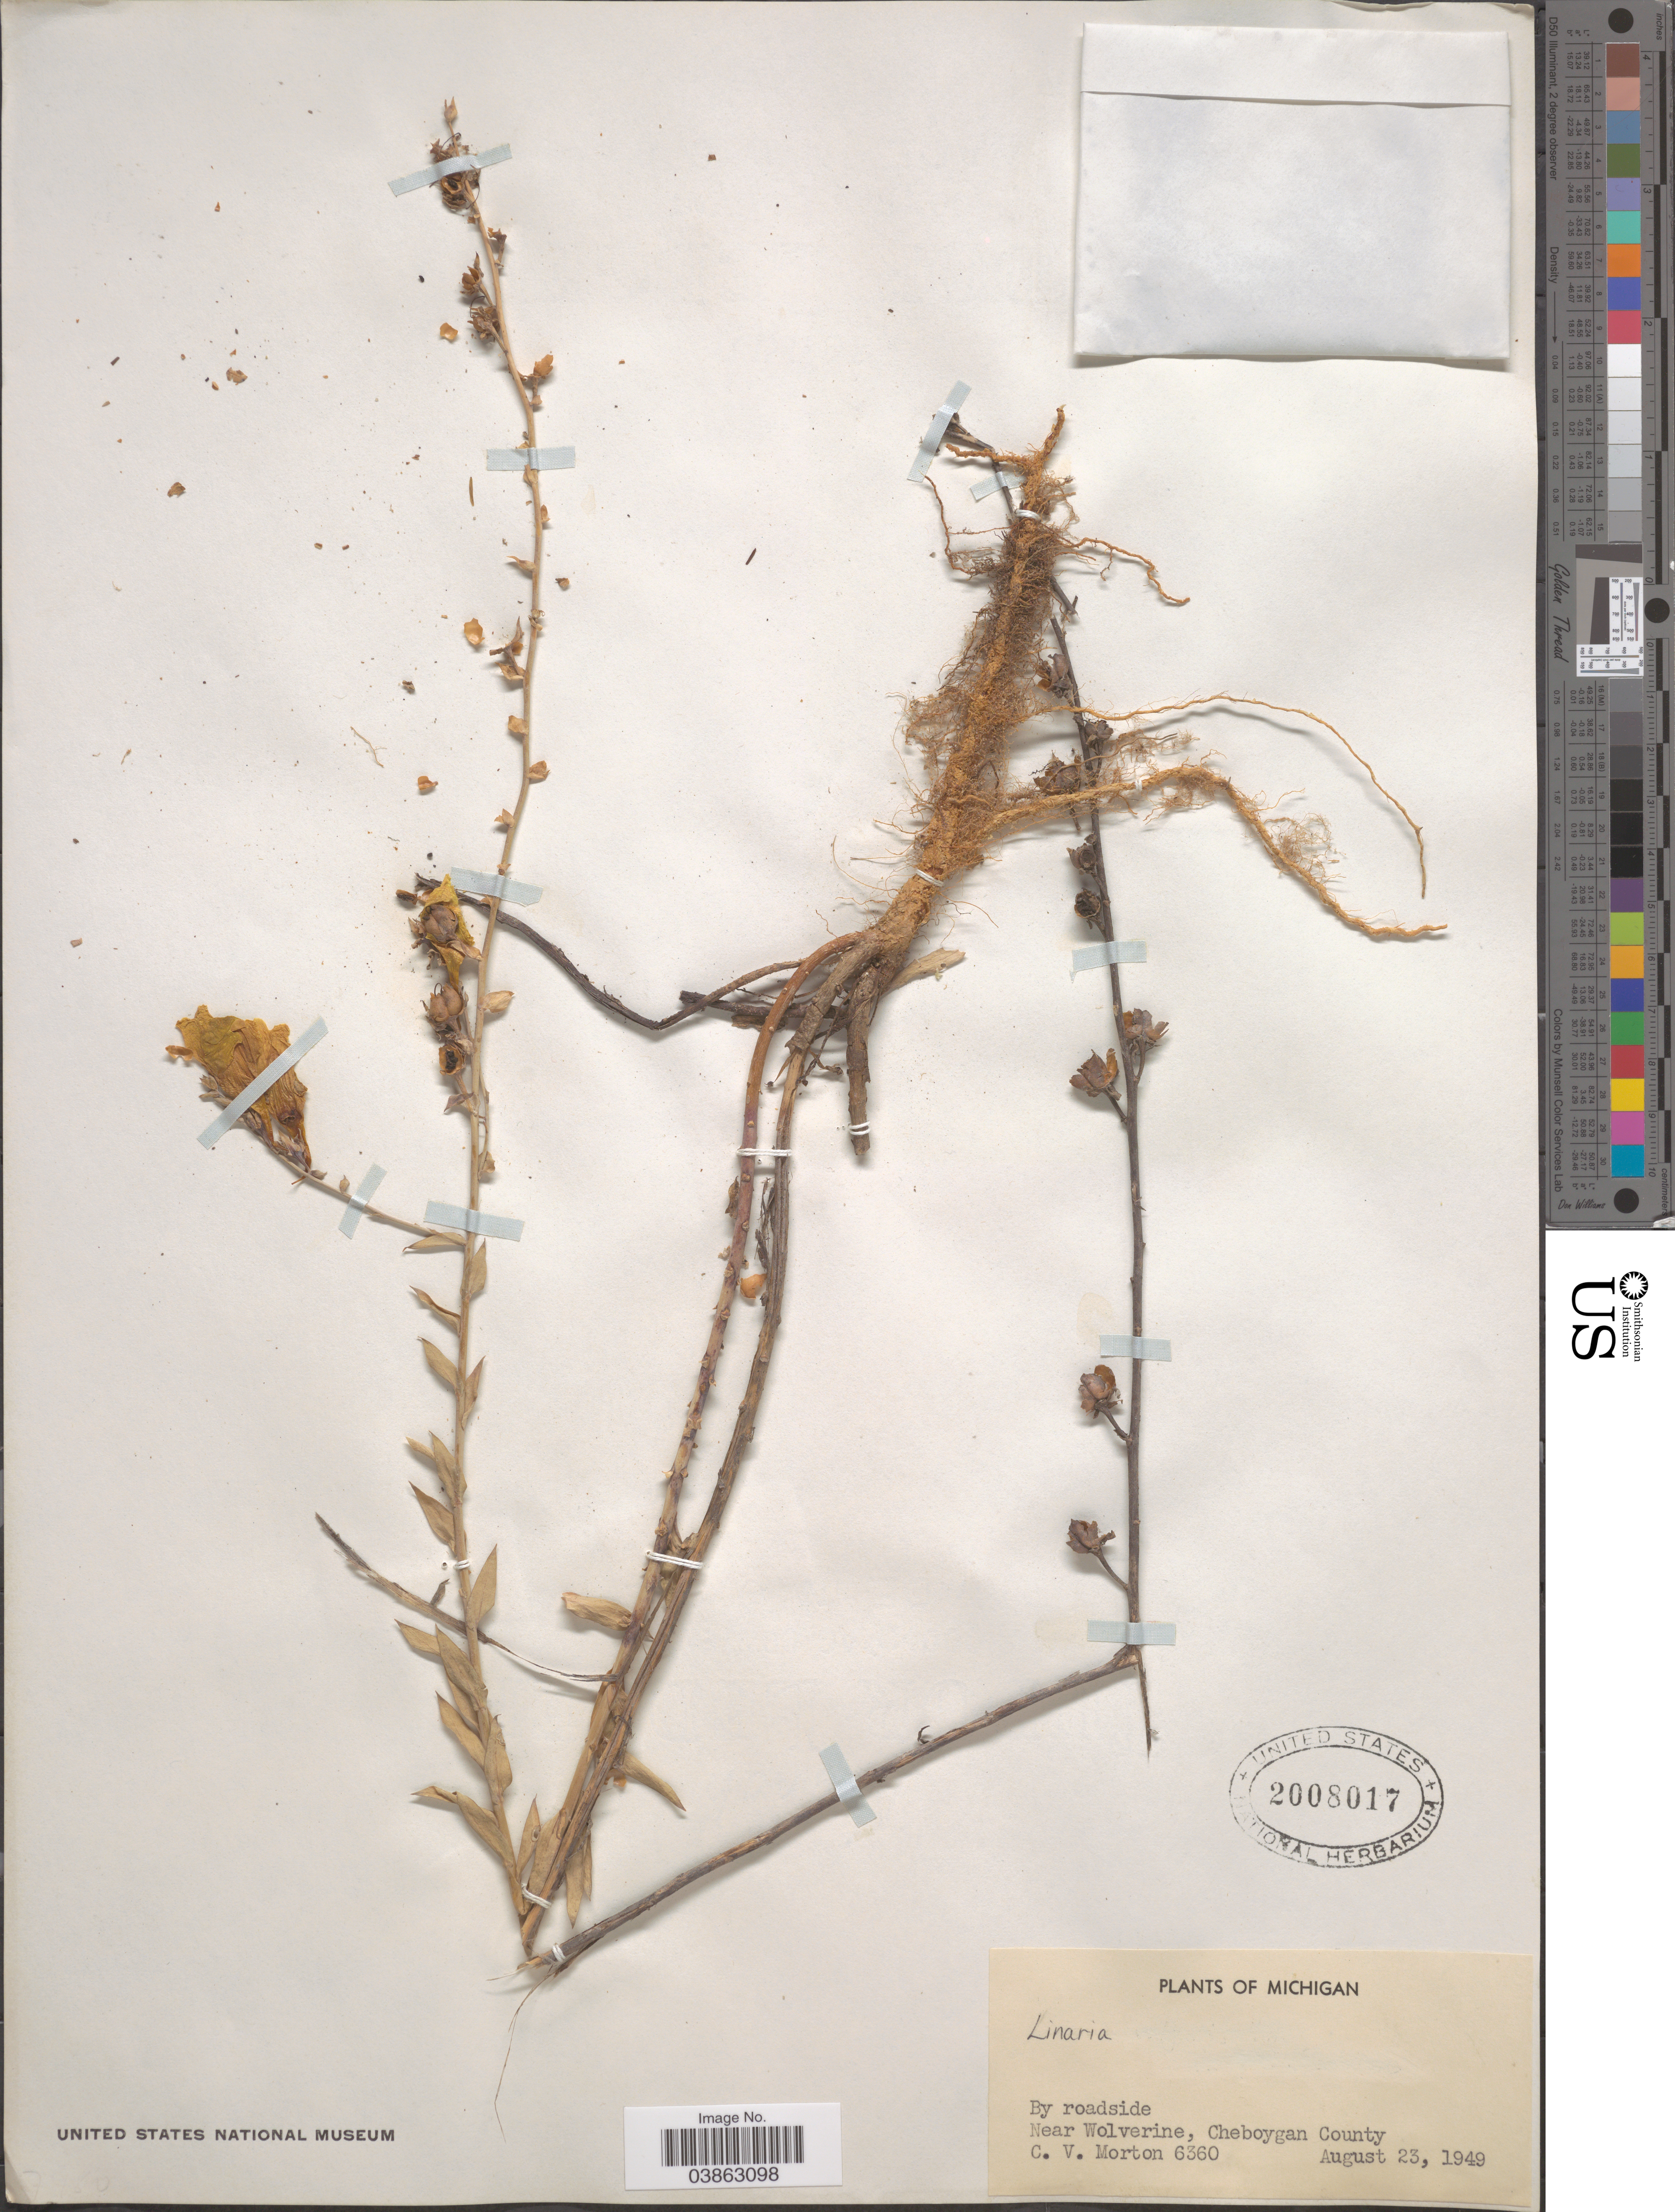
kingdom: Plantae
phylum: Tracheophyta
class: Magnoliopsida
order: Lamiales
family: Plantaginaceae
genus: Linaria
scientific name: Linaria sp.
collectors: C. V. Morton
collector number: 6360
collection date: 1949-08-23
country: United States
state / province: Michigan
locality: Near Wolverine, Cheboygan County.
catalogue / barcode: US 2008017